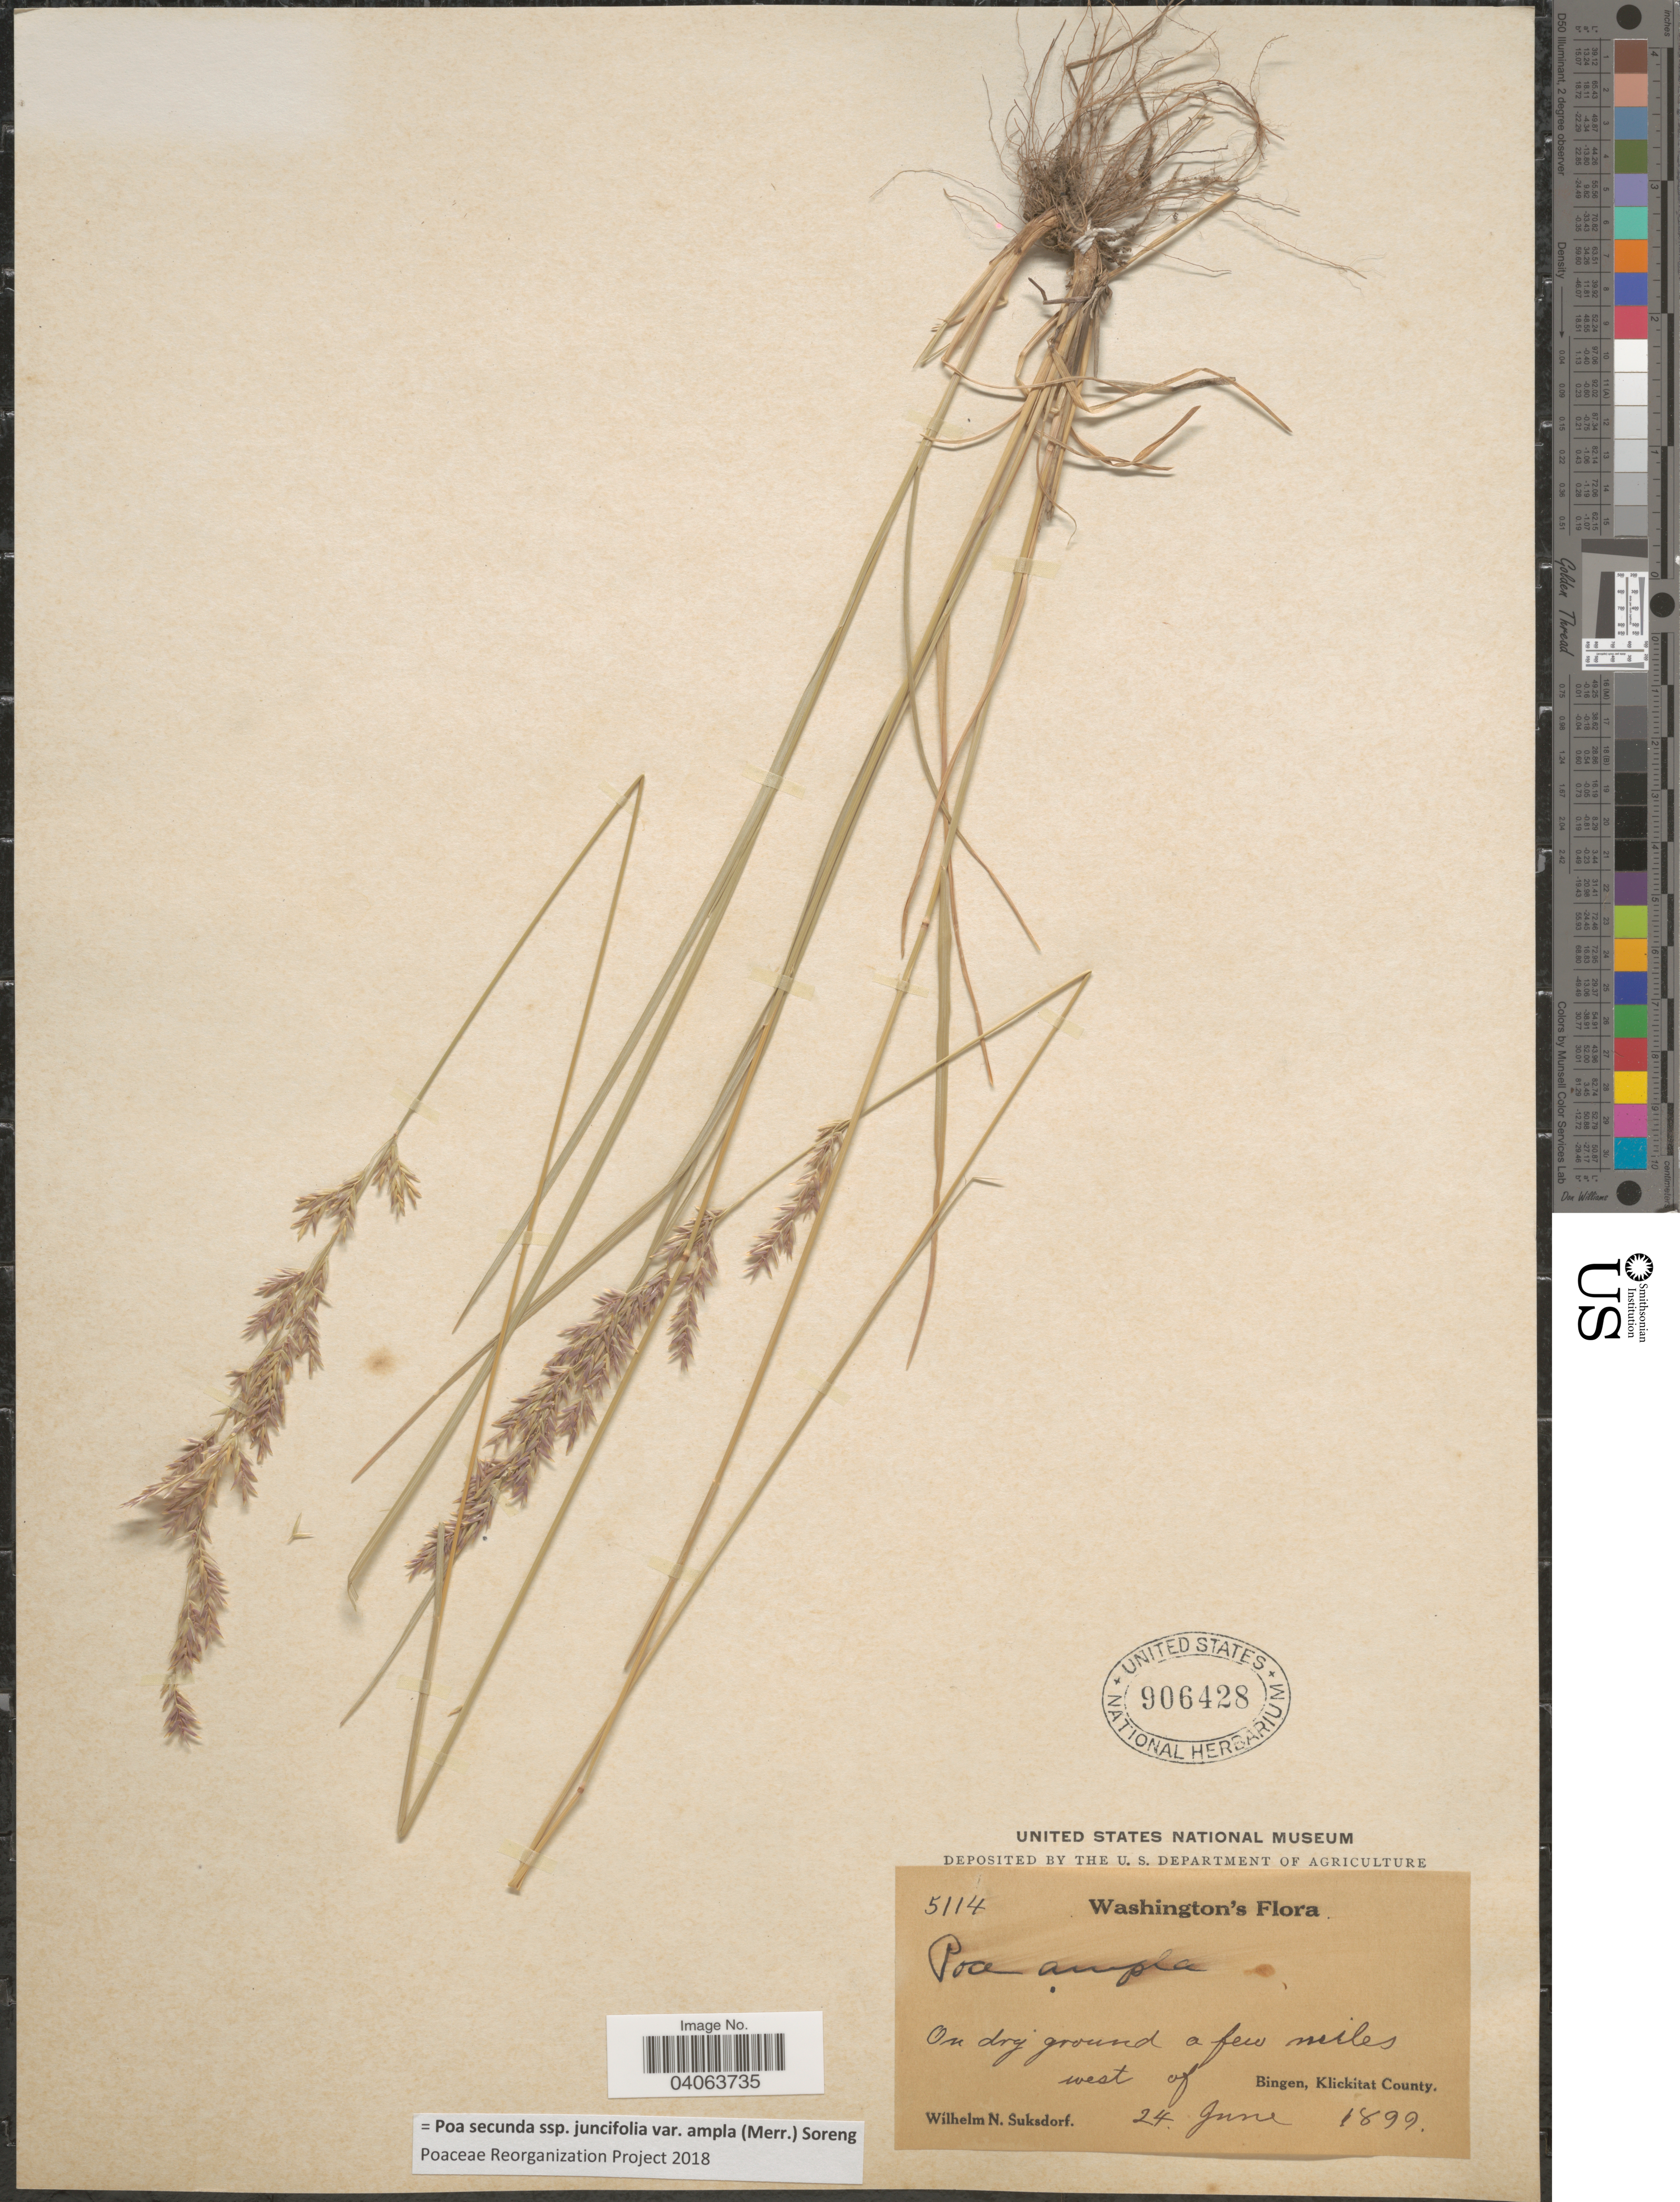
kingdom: Plantae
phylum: Tracheophyta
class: Liliopsida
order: Poales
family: Poaceae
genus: Poa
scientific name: Poa secunda subsp. juncifolia var. ampla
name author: (Merr.) Soreng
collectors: W. N. Suksdorf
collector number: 5114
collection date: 1899-06-24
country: United States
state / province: Washington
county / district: Klickitat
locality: On dry ground a few miles west of Bingen, Klickitat County.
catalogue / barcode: US 906428